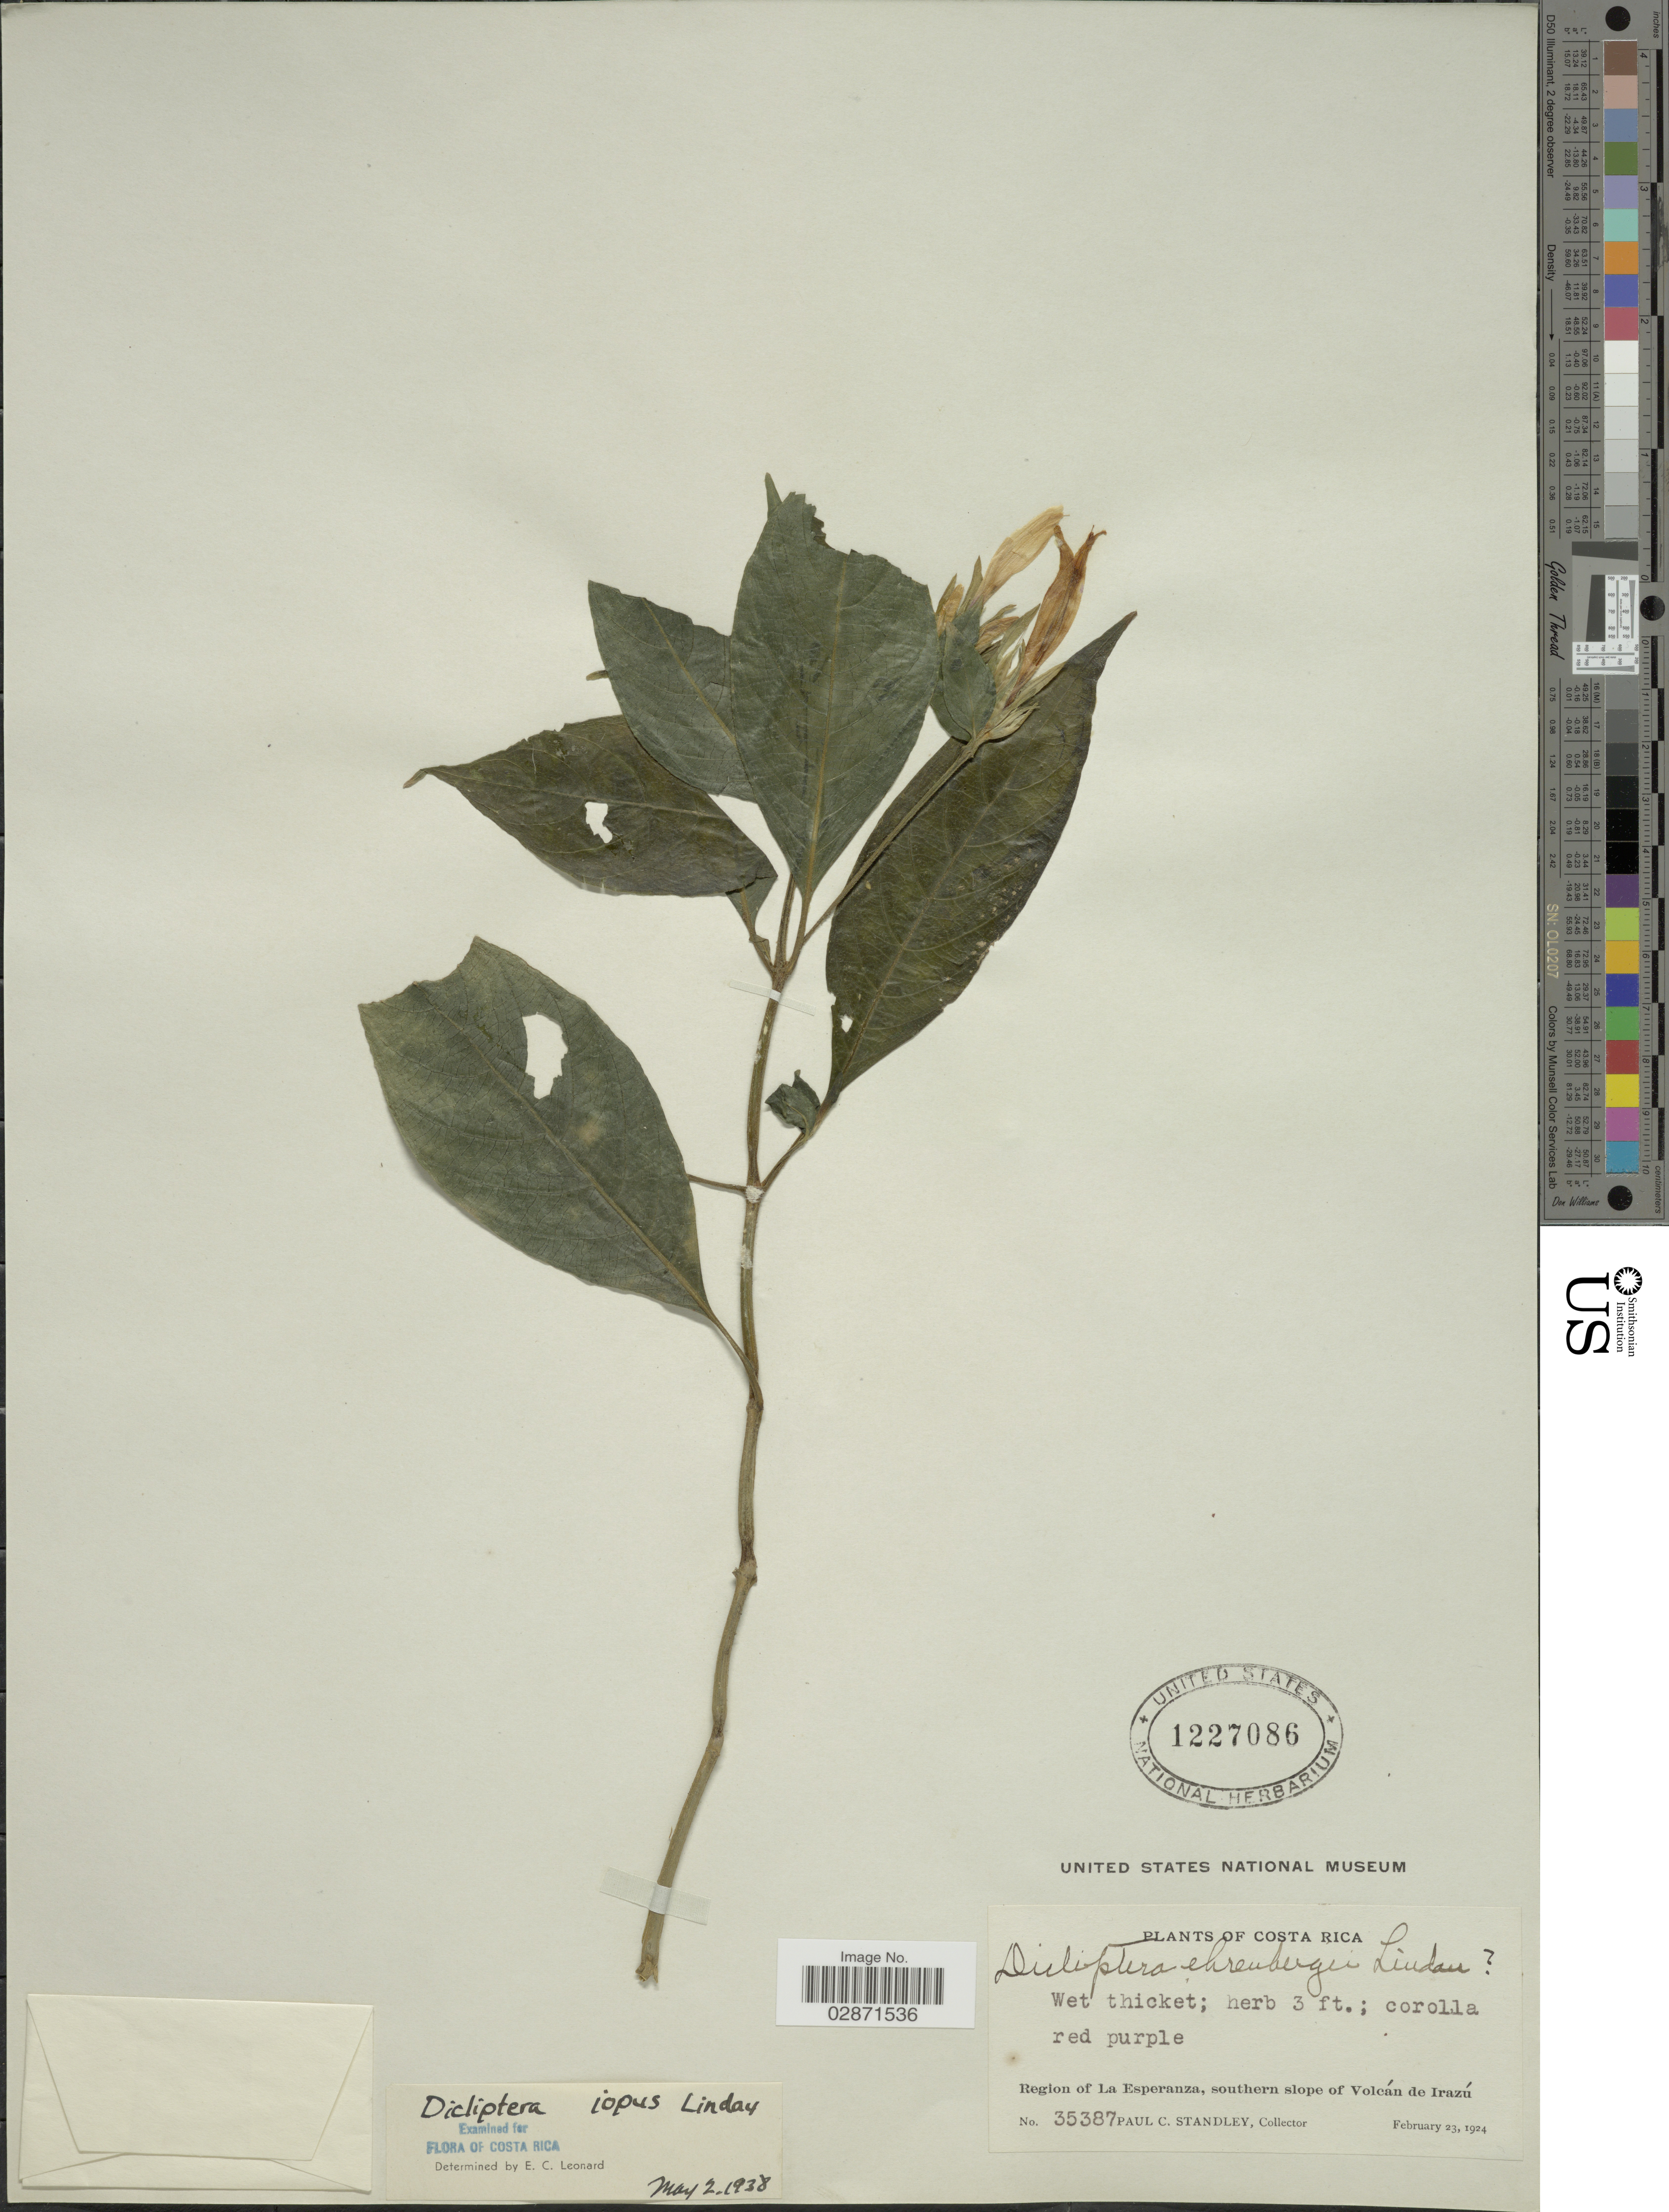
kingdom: Plantae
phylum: Tracheophyta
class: Magnoliopsida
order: Lamiales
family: Acanthaceae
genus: Dicliptera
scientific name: Dicliptera iopus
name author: Lindau in Pittier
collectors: P. C. Standley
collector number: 35387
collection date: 1924-02-23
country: Costa Rica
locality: Region of La Esperanza, southern slope of Volcán de Irazú.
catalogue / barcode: US 1227086